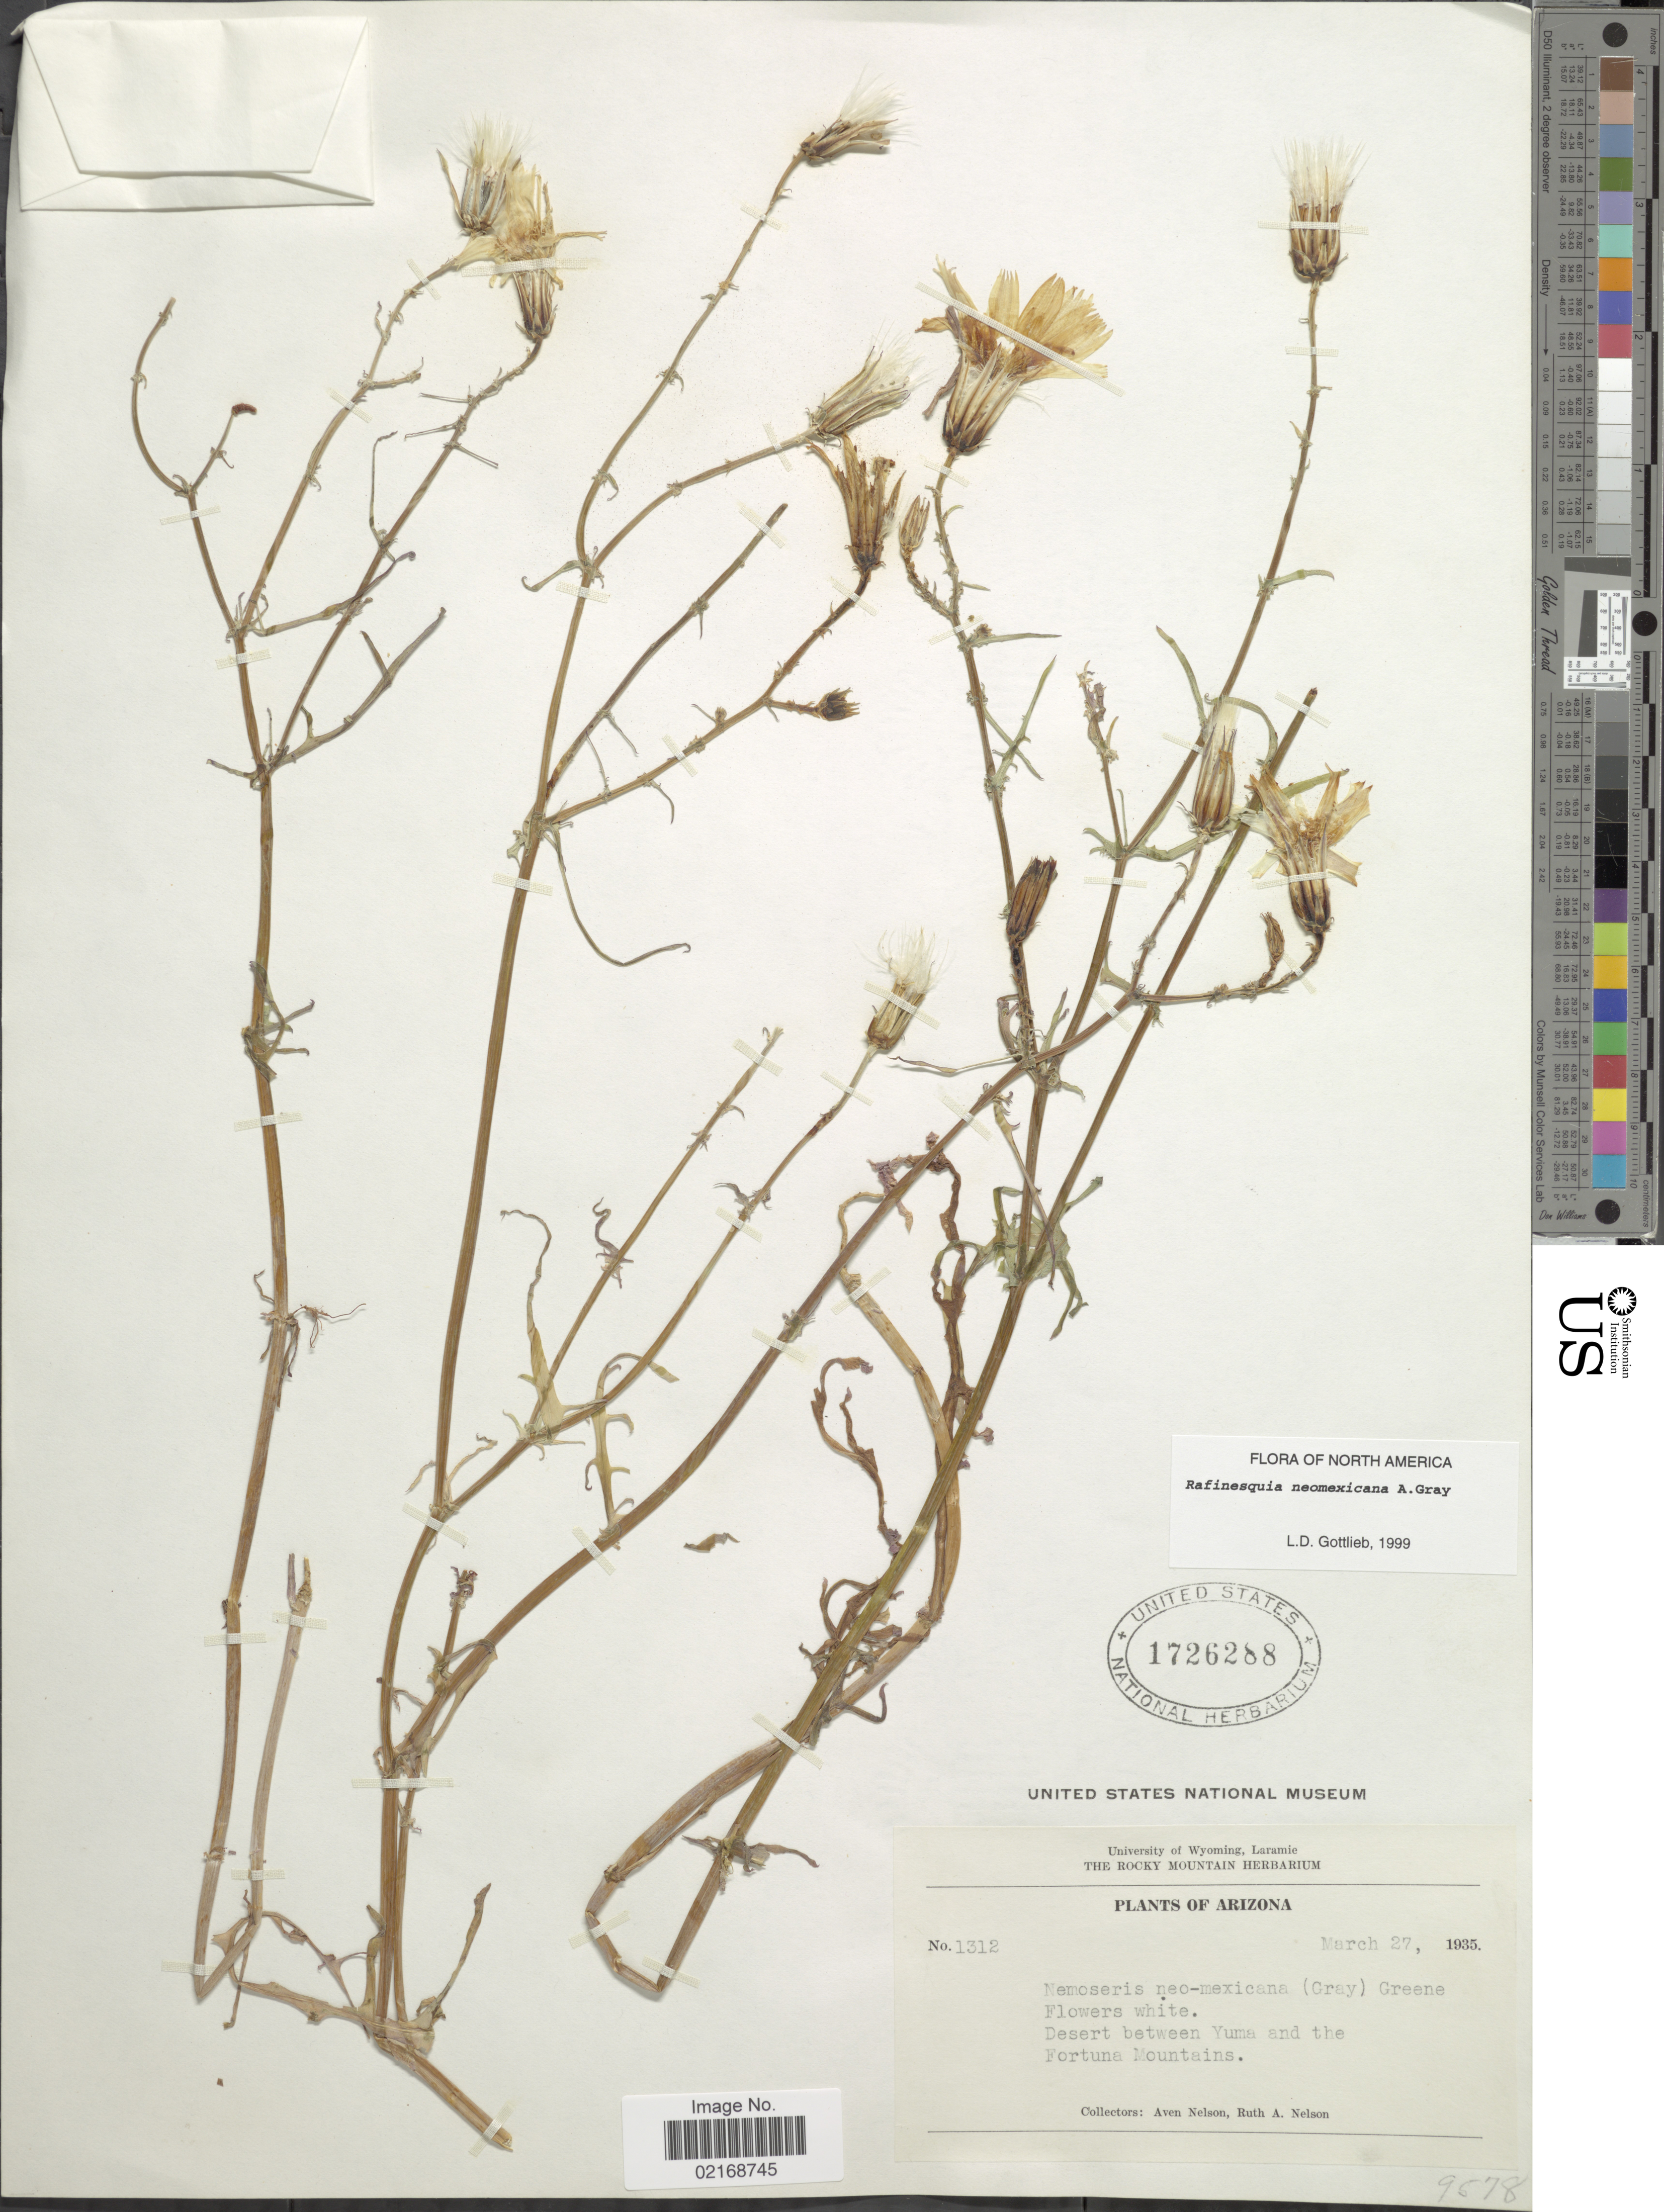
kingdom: Plantae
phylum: Tracheophyta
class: Magnoliopsida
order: Asterales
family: Asteraceae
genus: Rafinesquia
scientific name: Rafinesquia neomexicana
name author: A. Gray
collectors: A. Nelson & R. A. Nelson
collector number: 1312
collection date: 1935-03-27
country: United States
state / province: Arizona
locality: Desert between Yuma and the Fortuna Mountains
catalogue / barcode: US 1726288